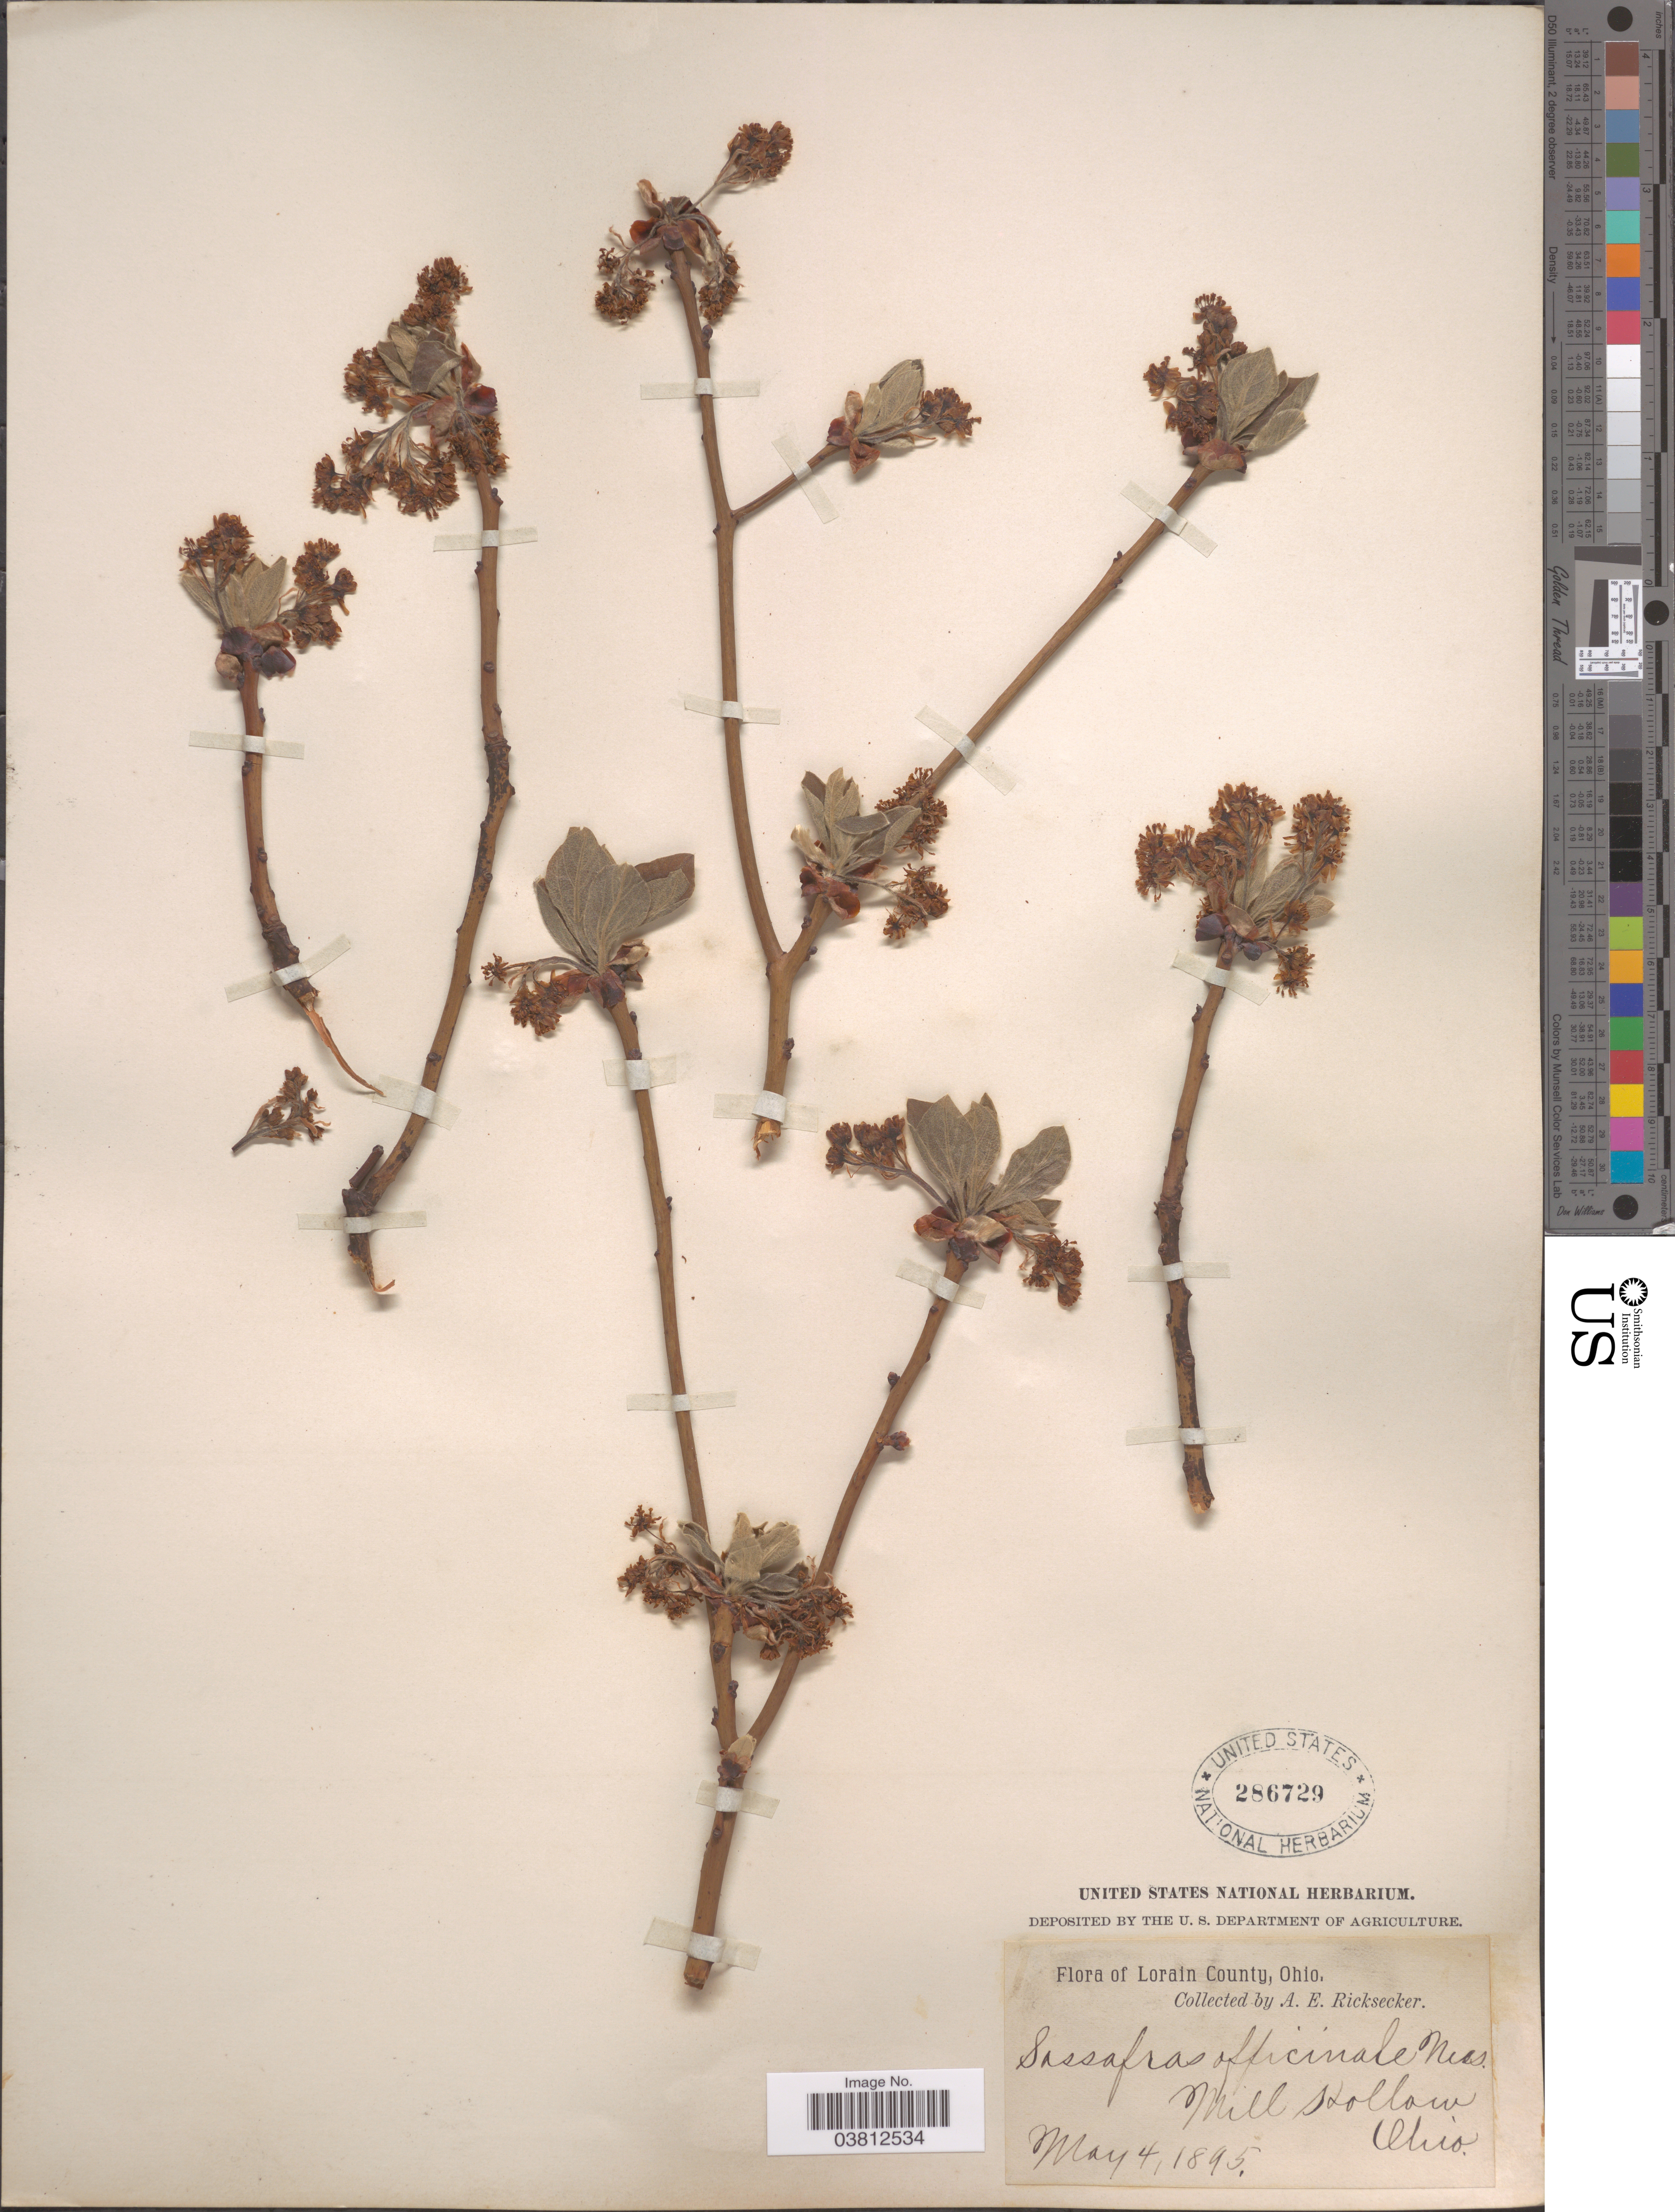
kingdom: Plantae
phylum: Tracheophyta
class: Magnoliopsida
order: Laurales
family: Lauraceae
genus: Sassafras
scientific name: Sassafras albidum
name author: (Nutt.) Nees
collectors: A. E. Ricksecker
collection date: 1895-05-04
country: United States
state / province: Ohio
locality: Lorain County. Mill Hollow.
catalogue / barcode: US 286729